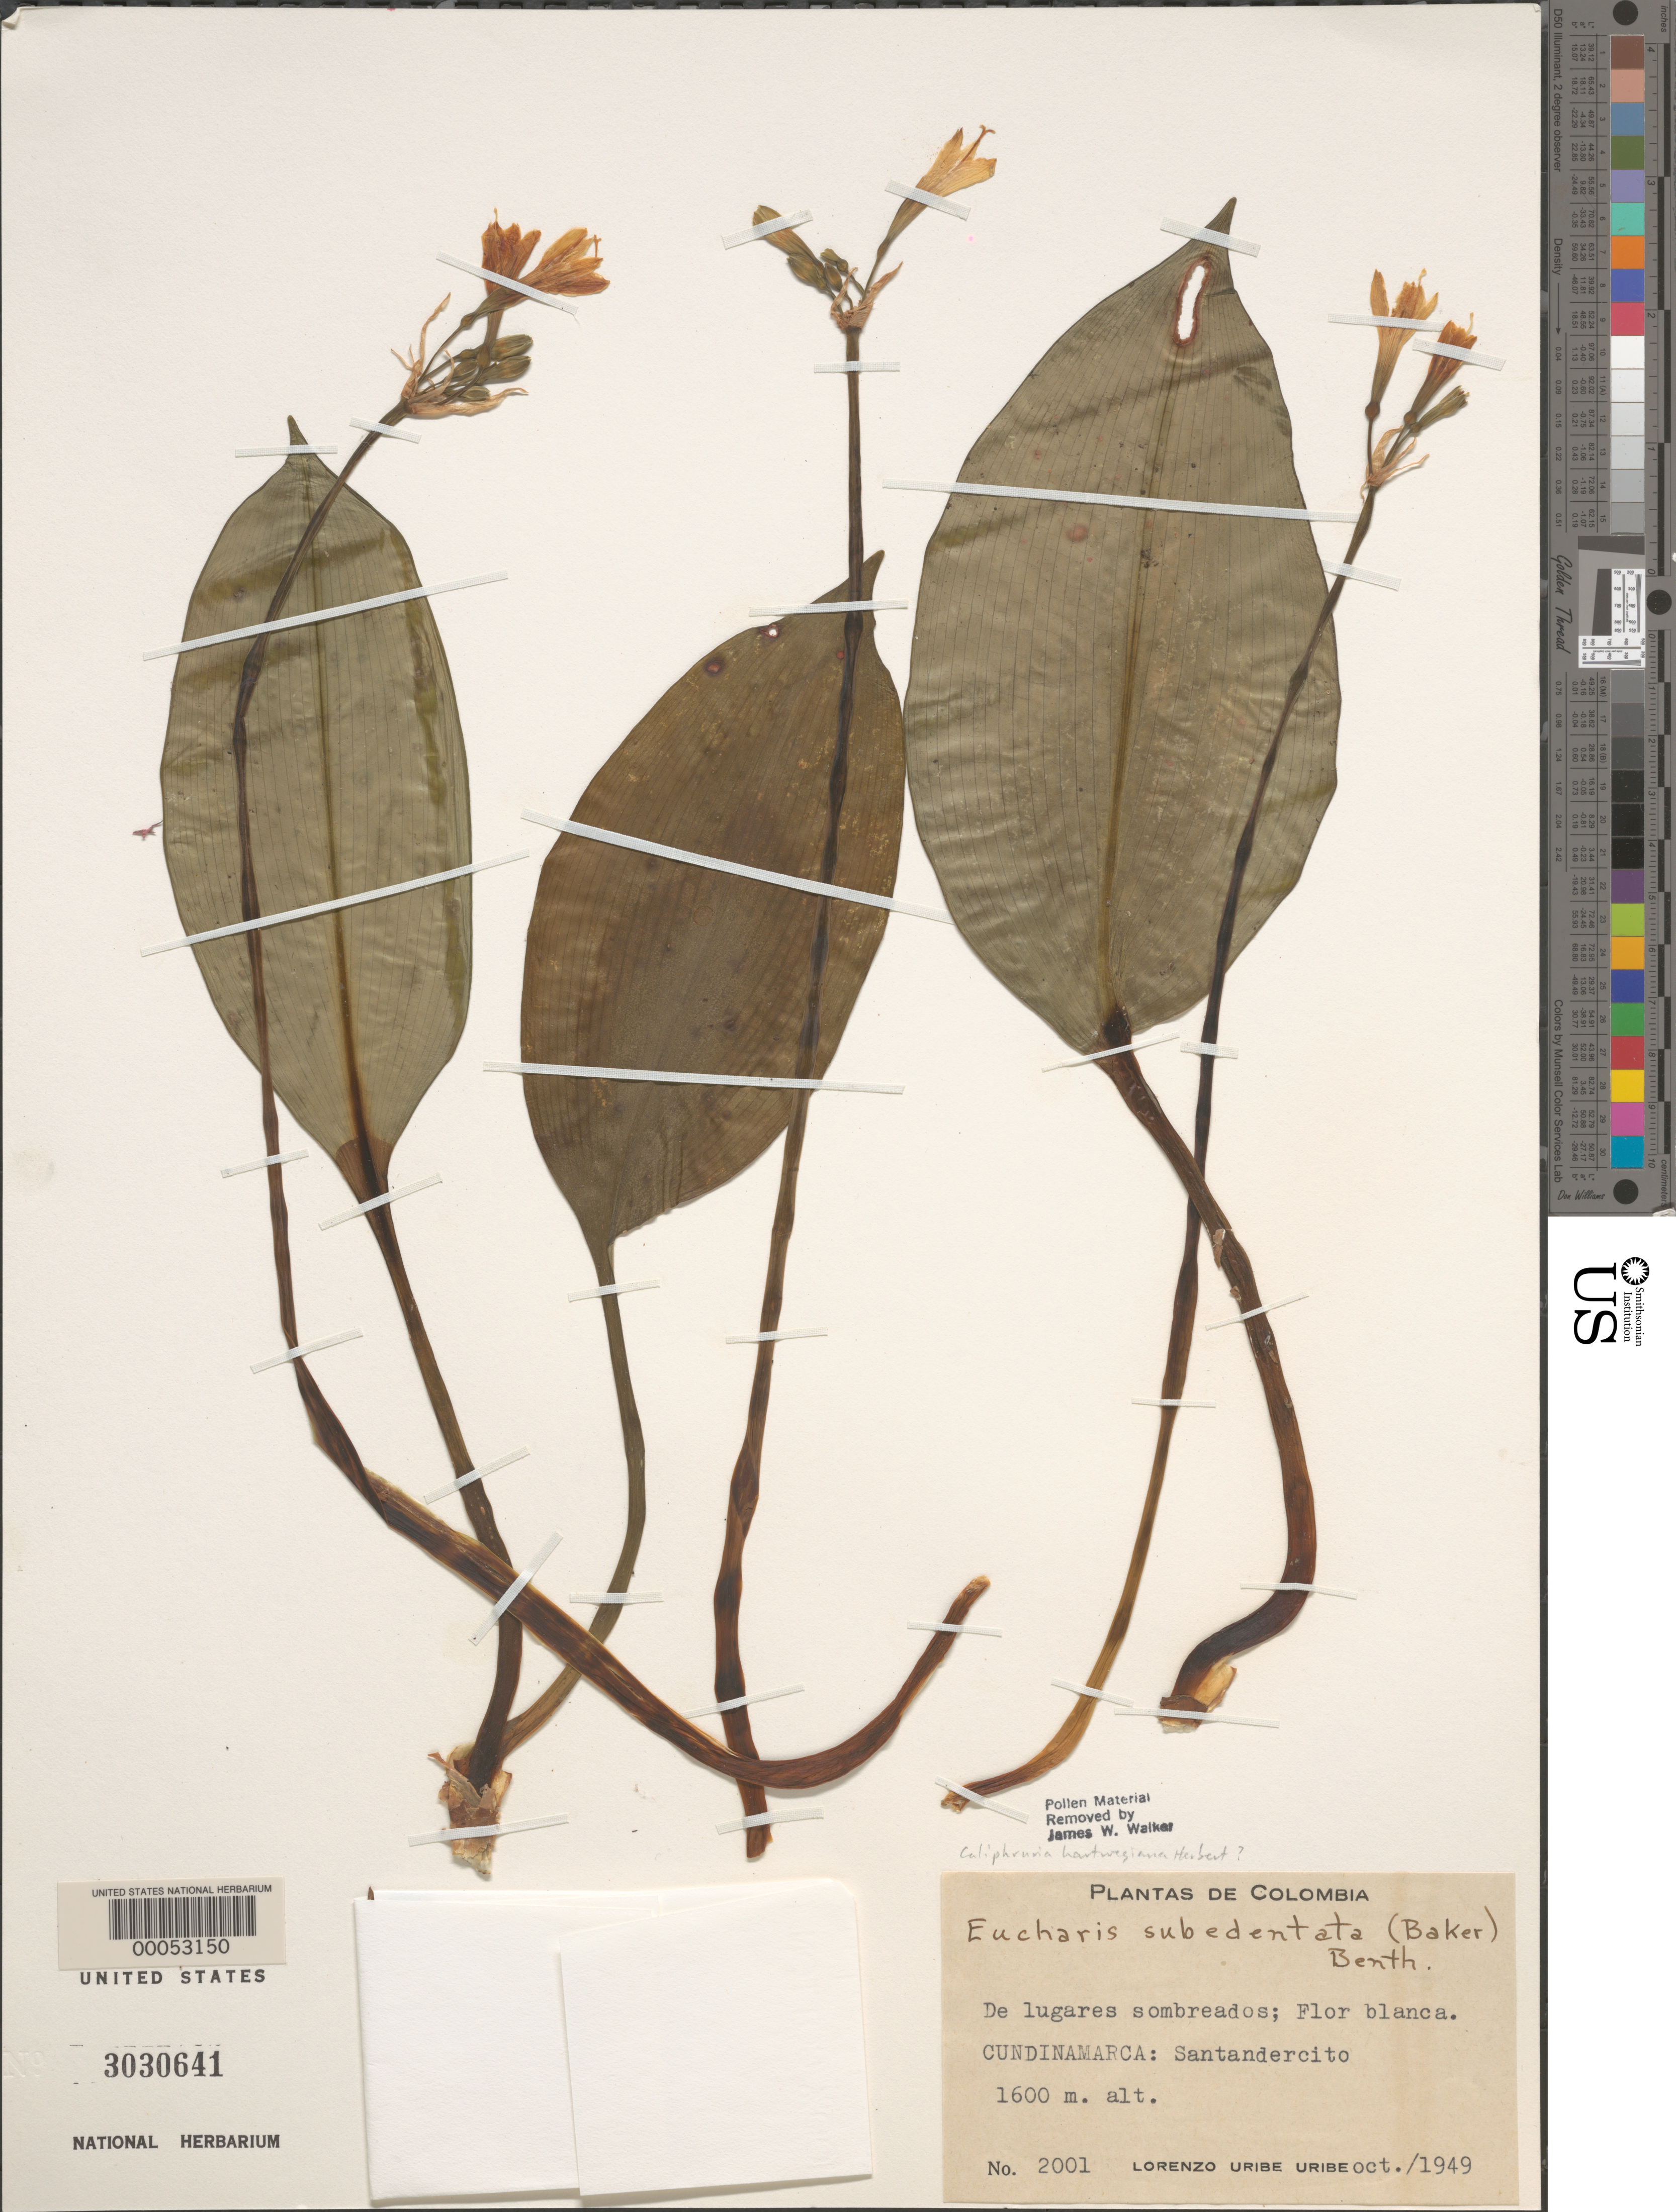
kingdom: Plantae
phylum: Tracheophyta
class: Liliopsida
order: Asparagales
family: Amaryllidaceae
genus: Eucharis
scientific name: Eucharis subedentata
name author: (Baker) Benth. & Hook. f.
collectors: L. Uribe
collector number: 2001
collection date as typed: Oct 1949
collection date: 1949-10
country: Colombia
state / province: Cundinamarca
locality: Santandercito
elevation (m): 1600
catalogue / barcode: US 3030641